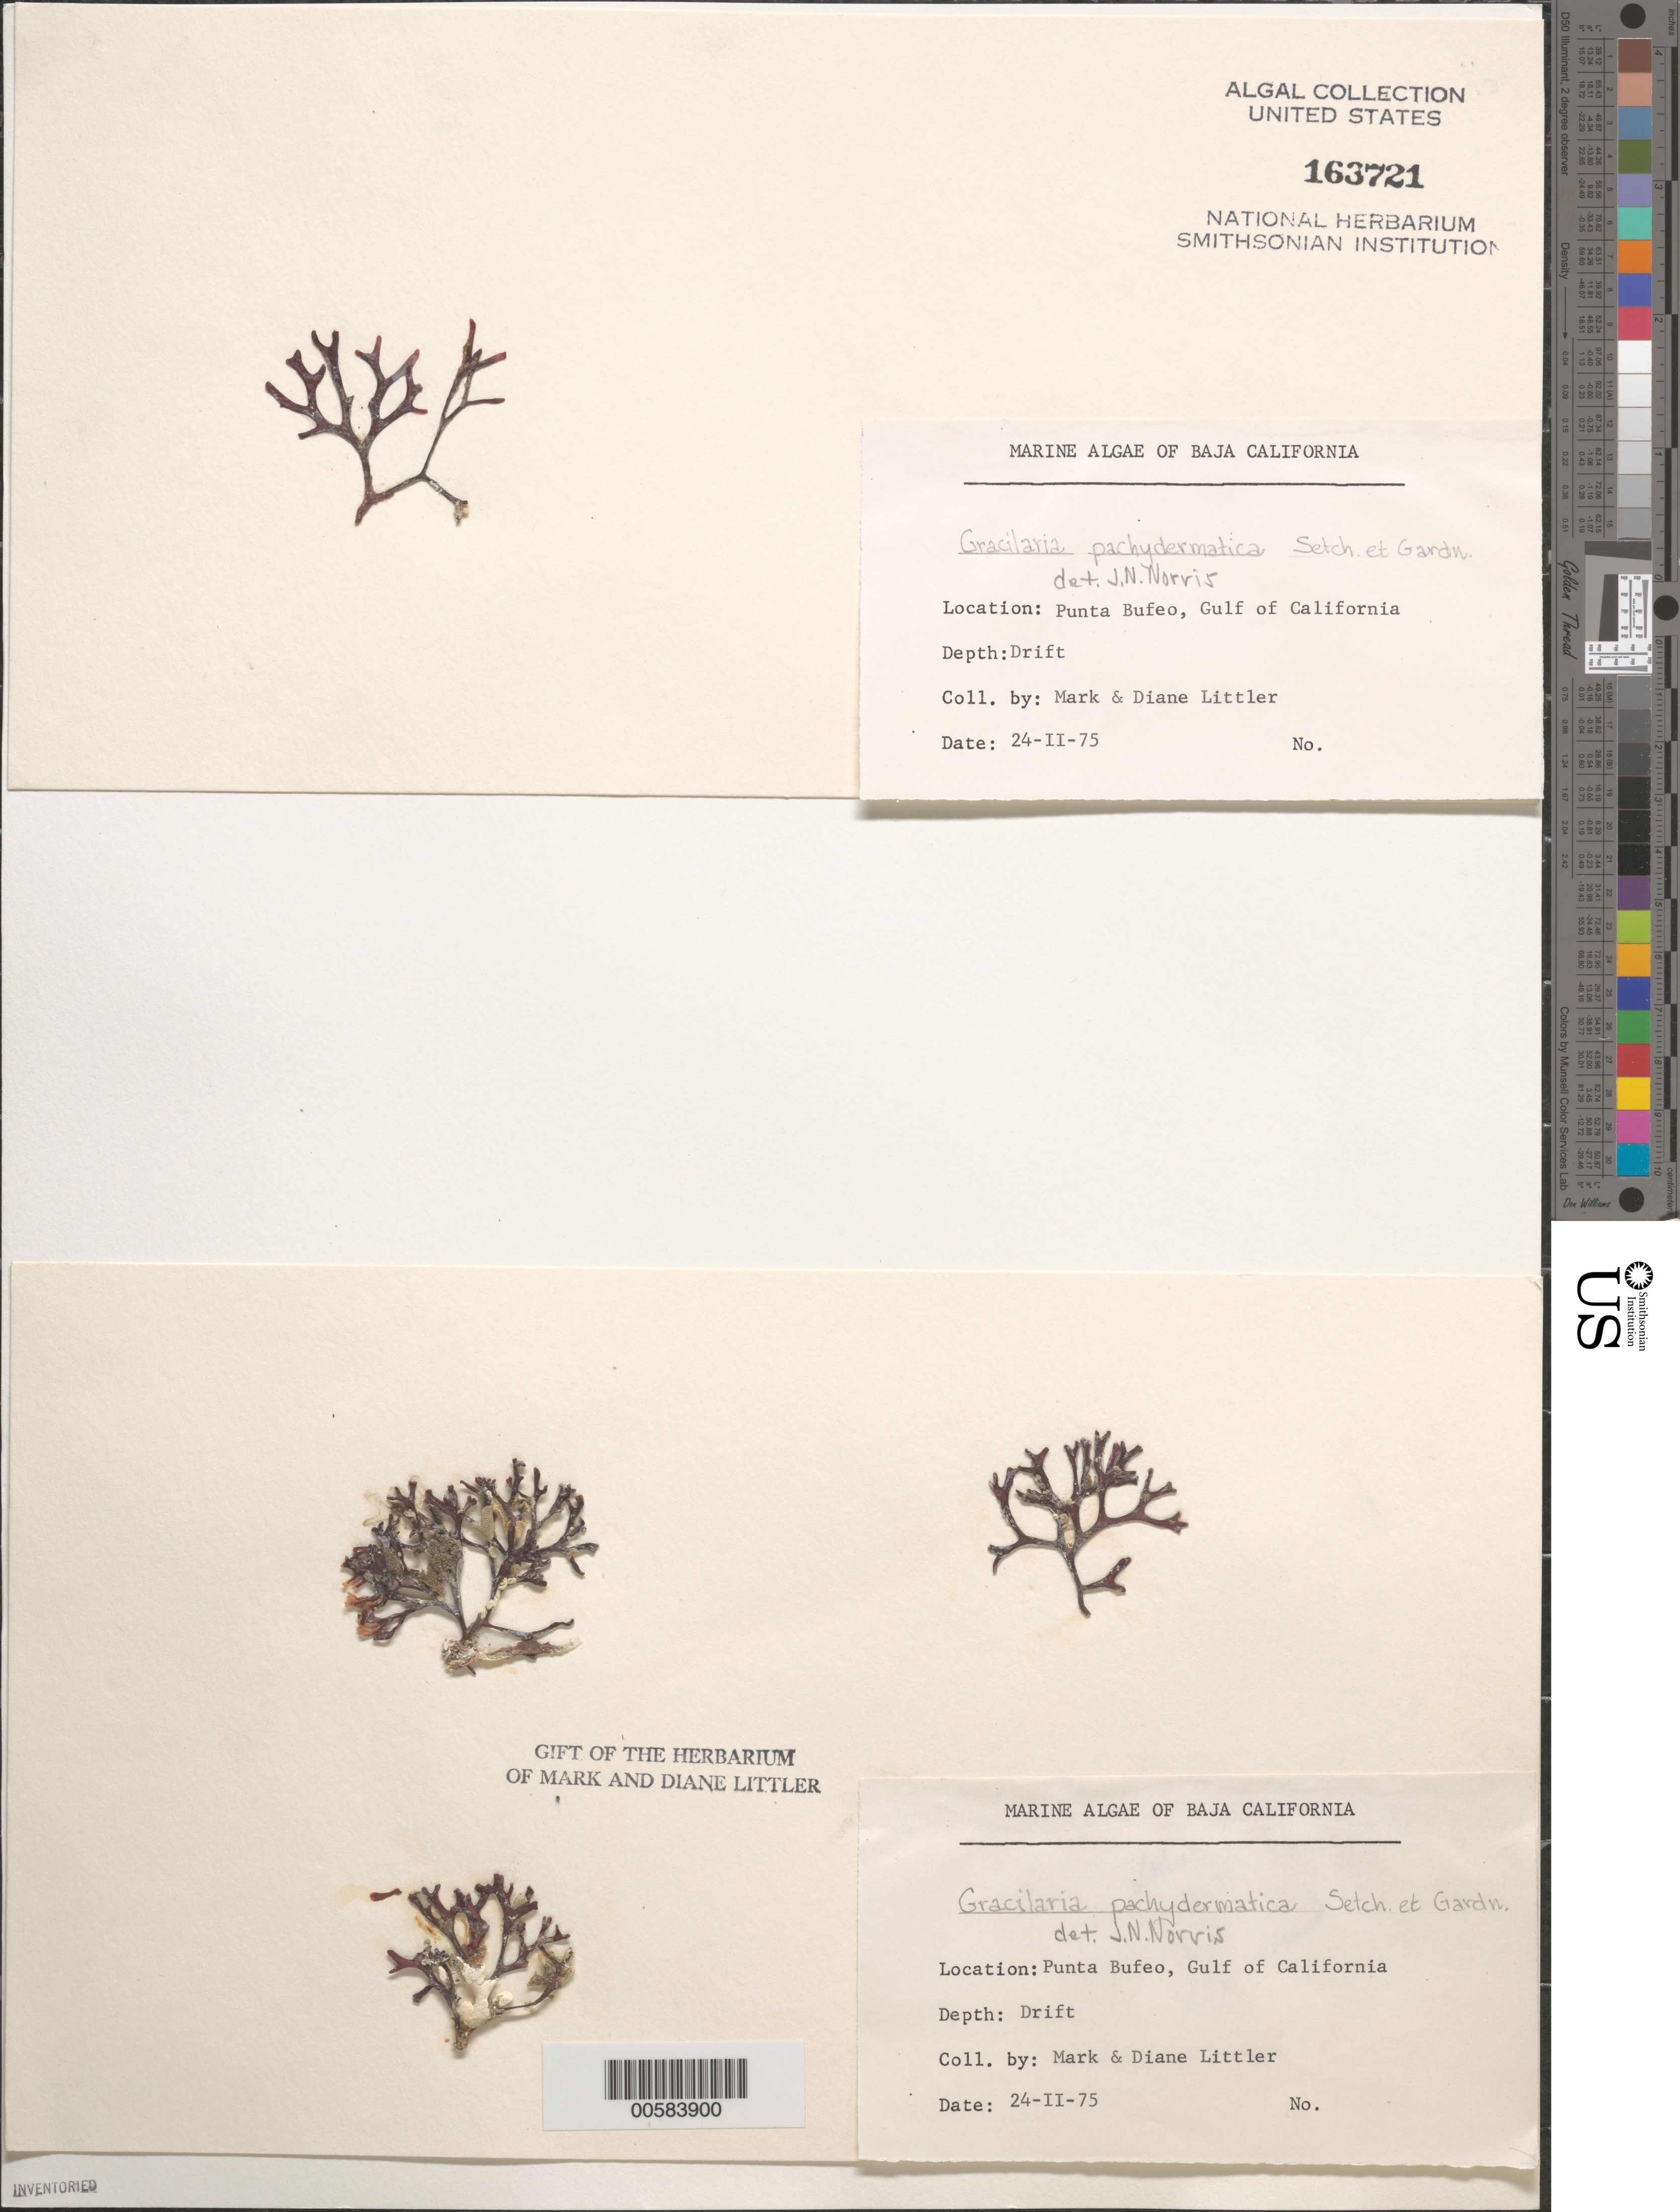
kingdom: Plantae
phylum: Rhodophyta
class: Florideophyceae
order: Gracilariales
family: Gracilariaceae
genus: Gracilaria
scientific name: Gracilaria pachydermatica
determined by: Norris, James N.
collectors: M. M. Littler & D. S. Littler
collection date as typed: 24 Feb 1975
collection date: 1975-02-24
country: Mexico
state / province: Baja California Norte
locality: Punta Bufeo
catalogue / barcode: US 163721